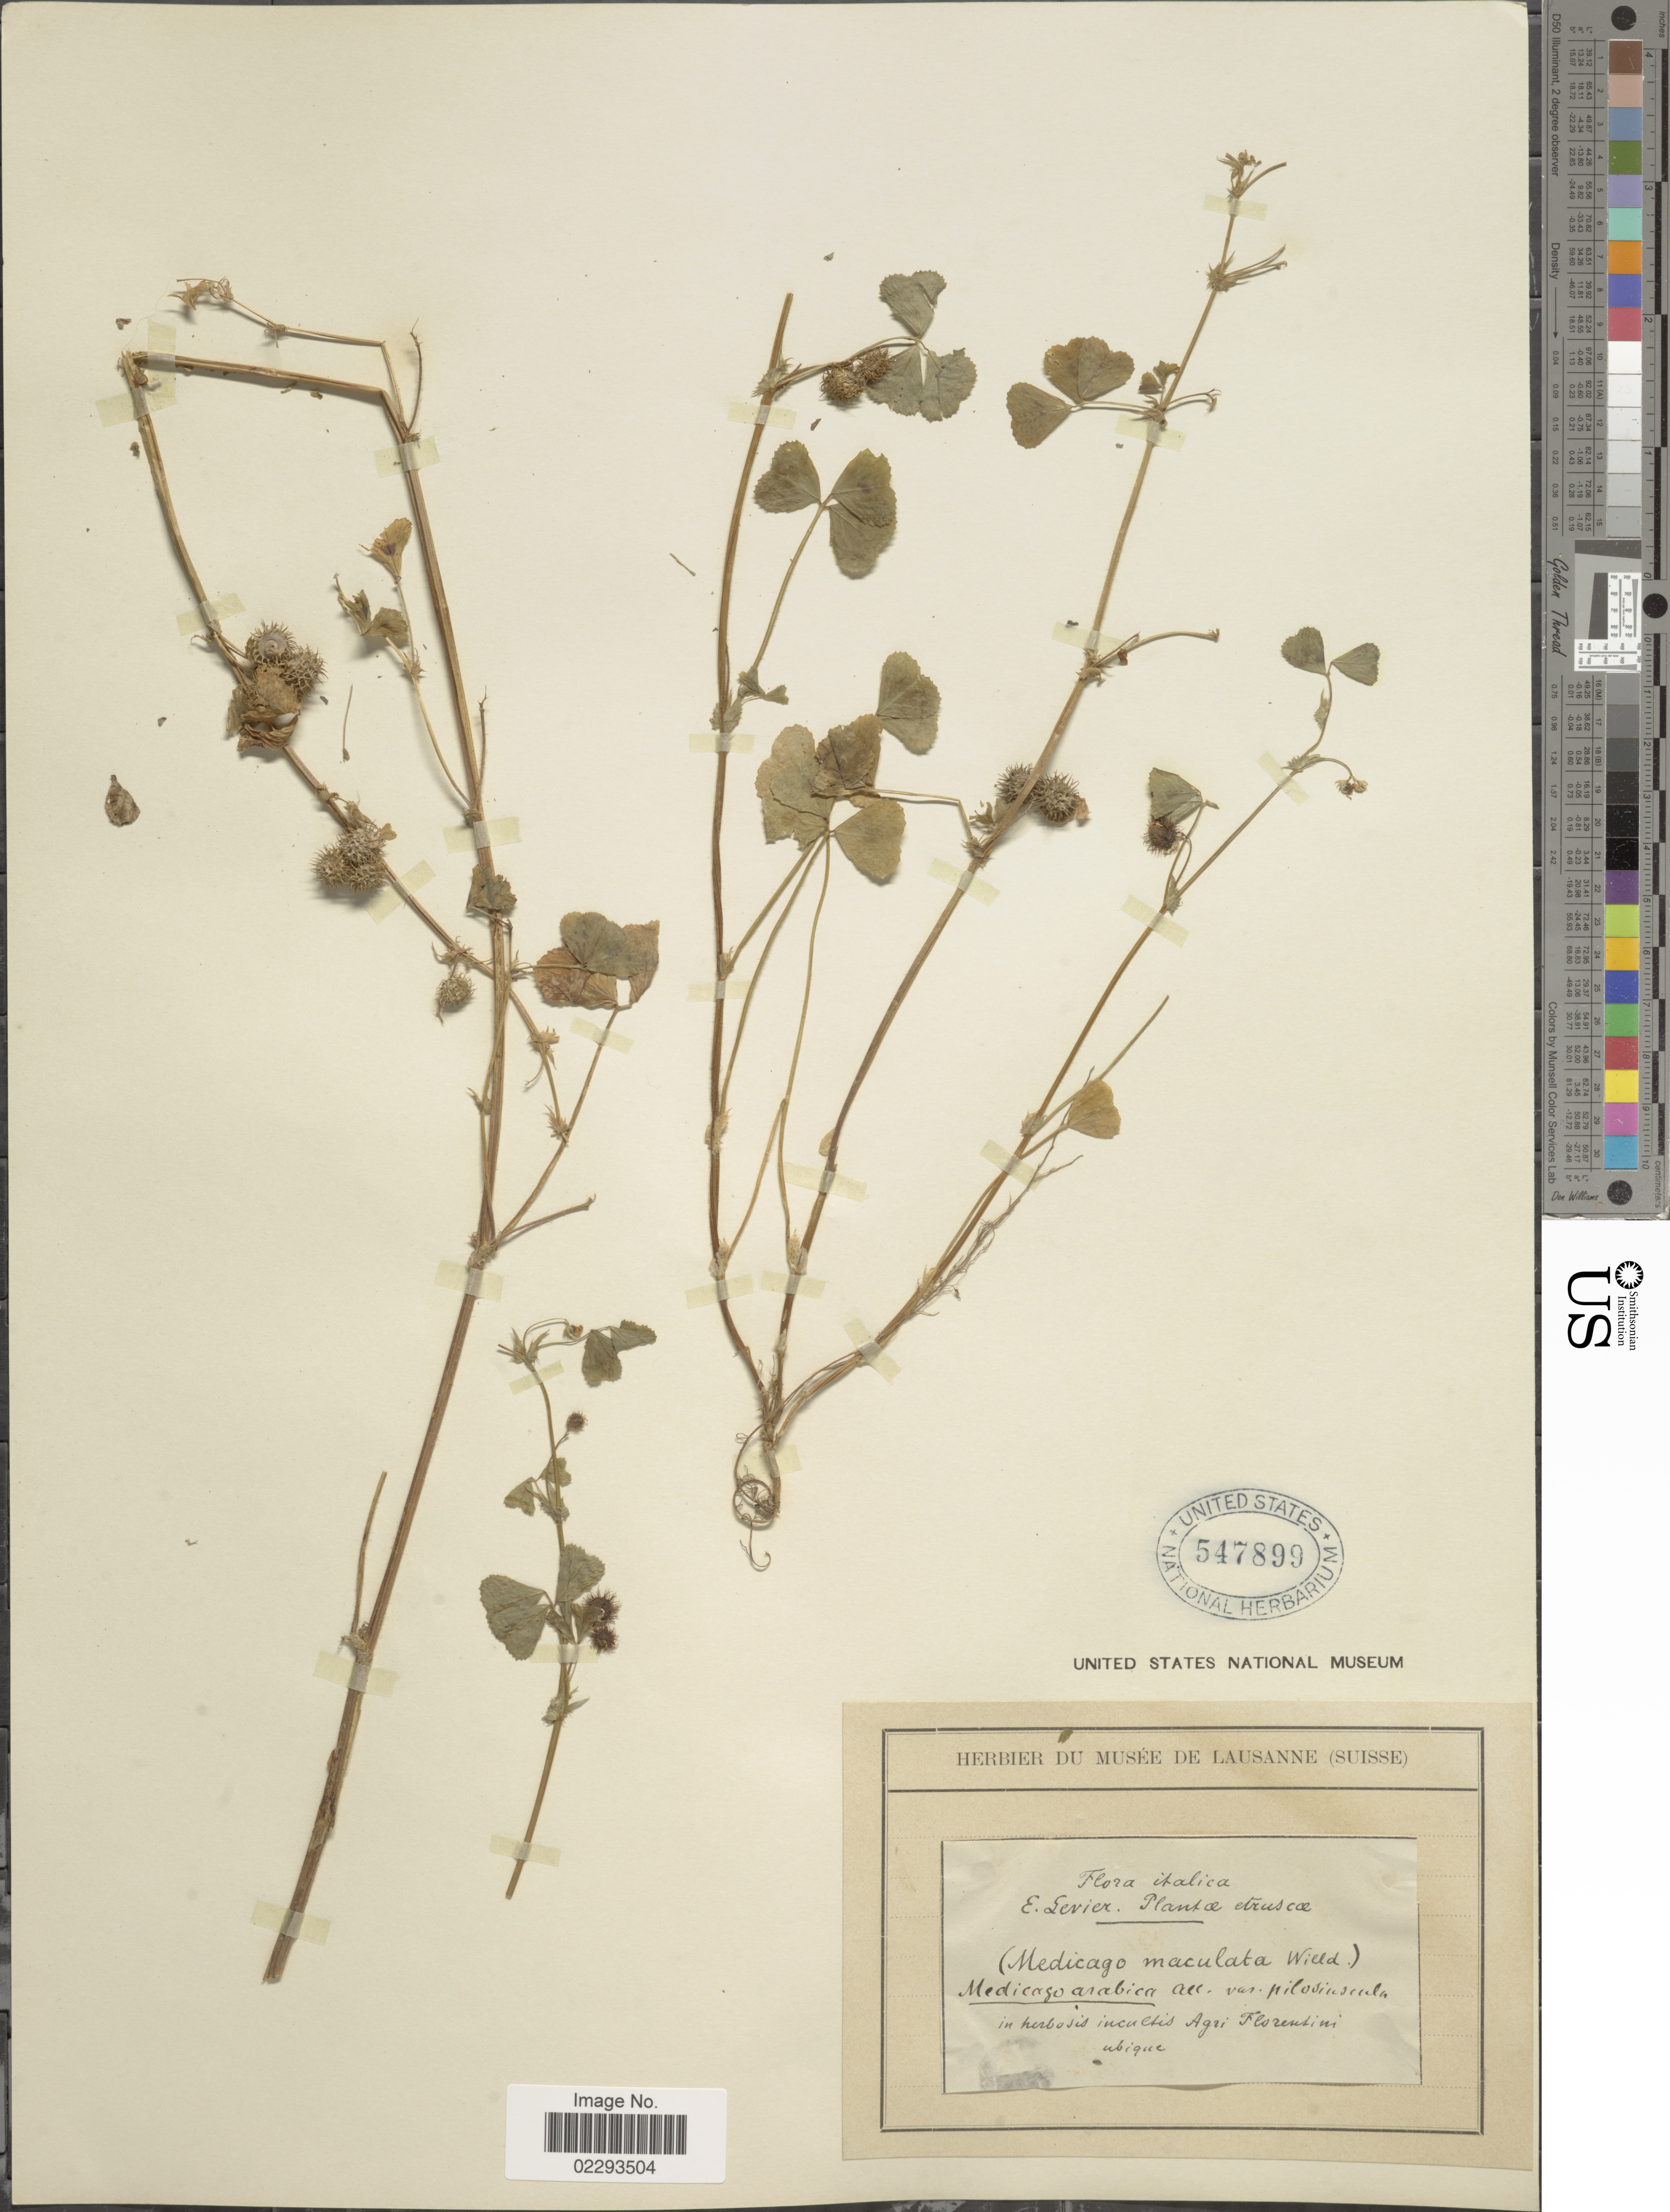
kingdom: Plantae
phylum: Tracheophyta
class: Magnoliopsida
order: Fabales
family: Fabaceae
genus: Medicago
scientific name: Medicago arabica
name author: (L.) Huds.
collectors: É. Levier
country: Italy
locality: Italica, in herbosis incultis Agri Florentini ubique [interpreted]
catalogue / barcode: US 547899